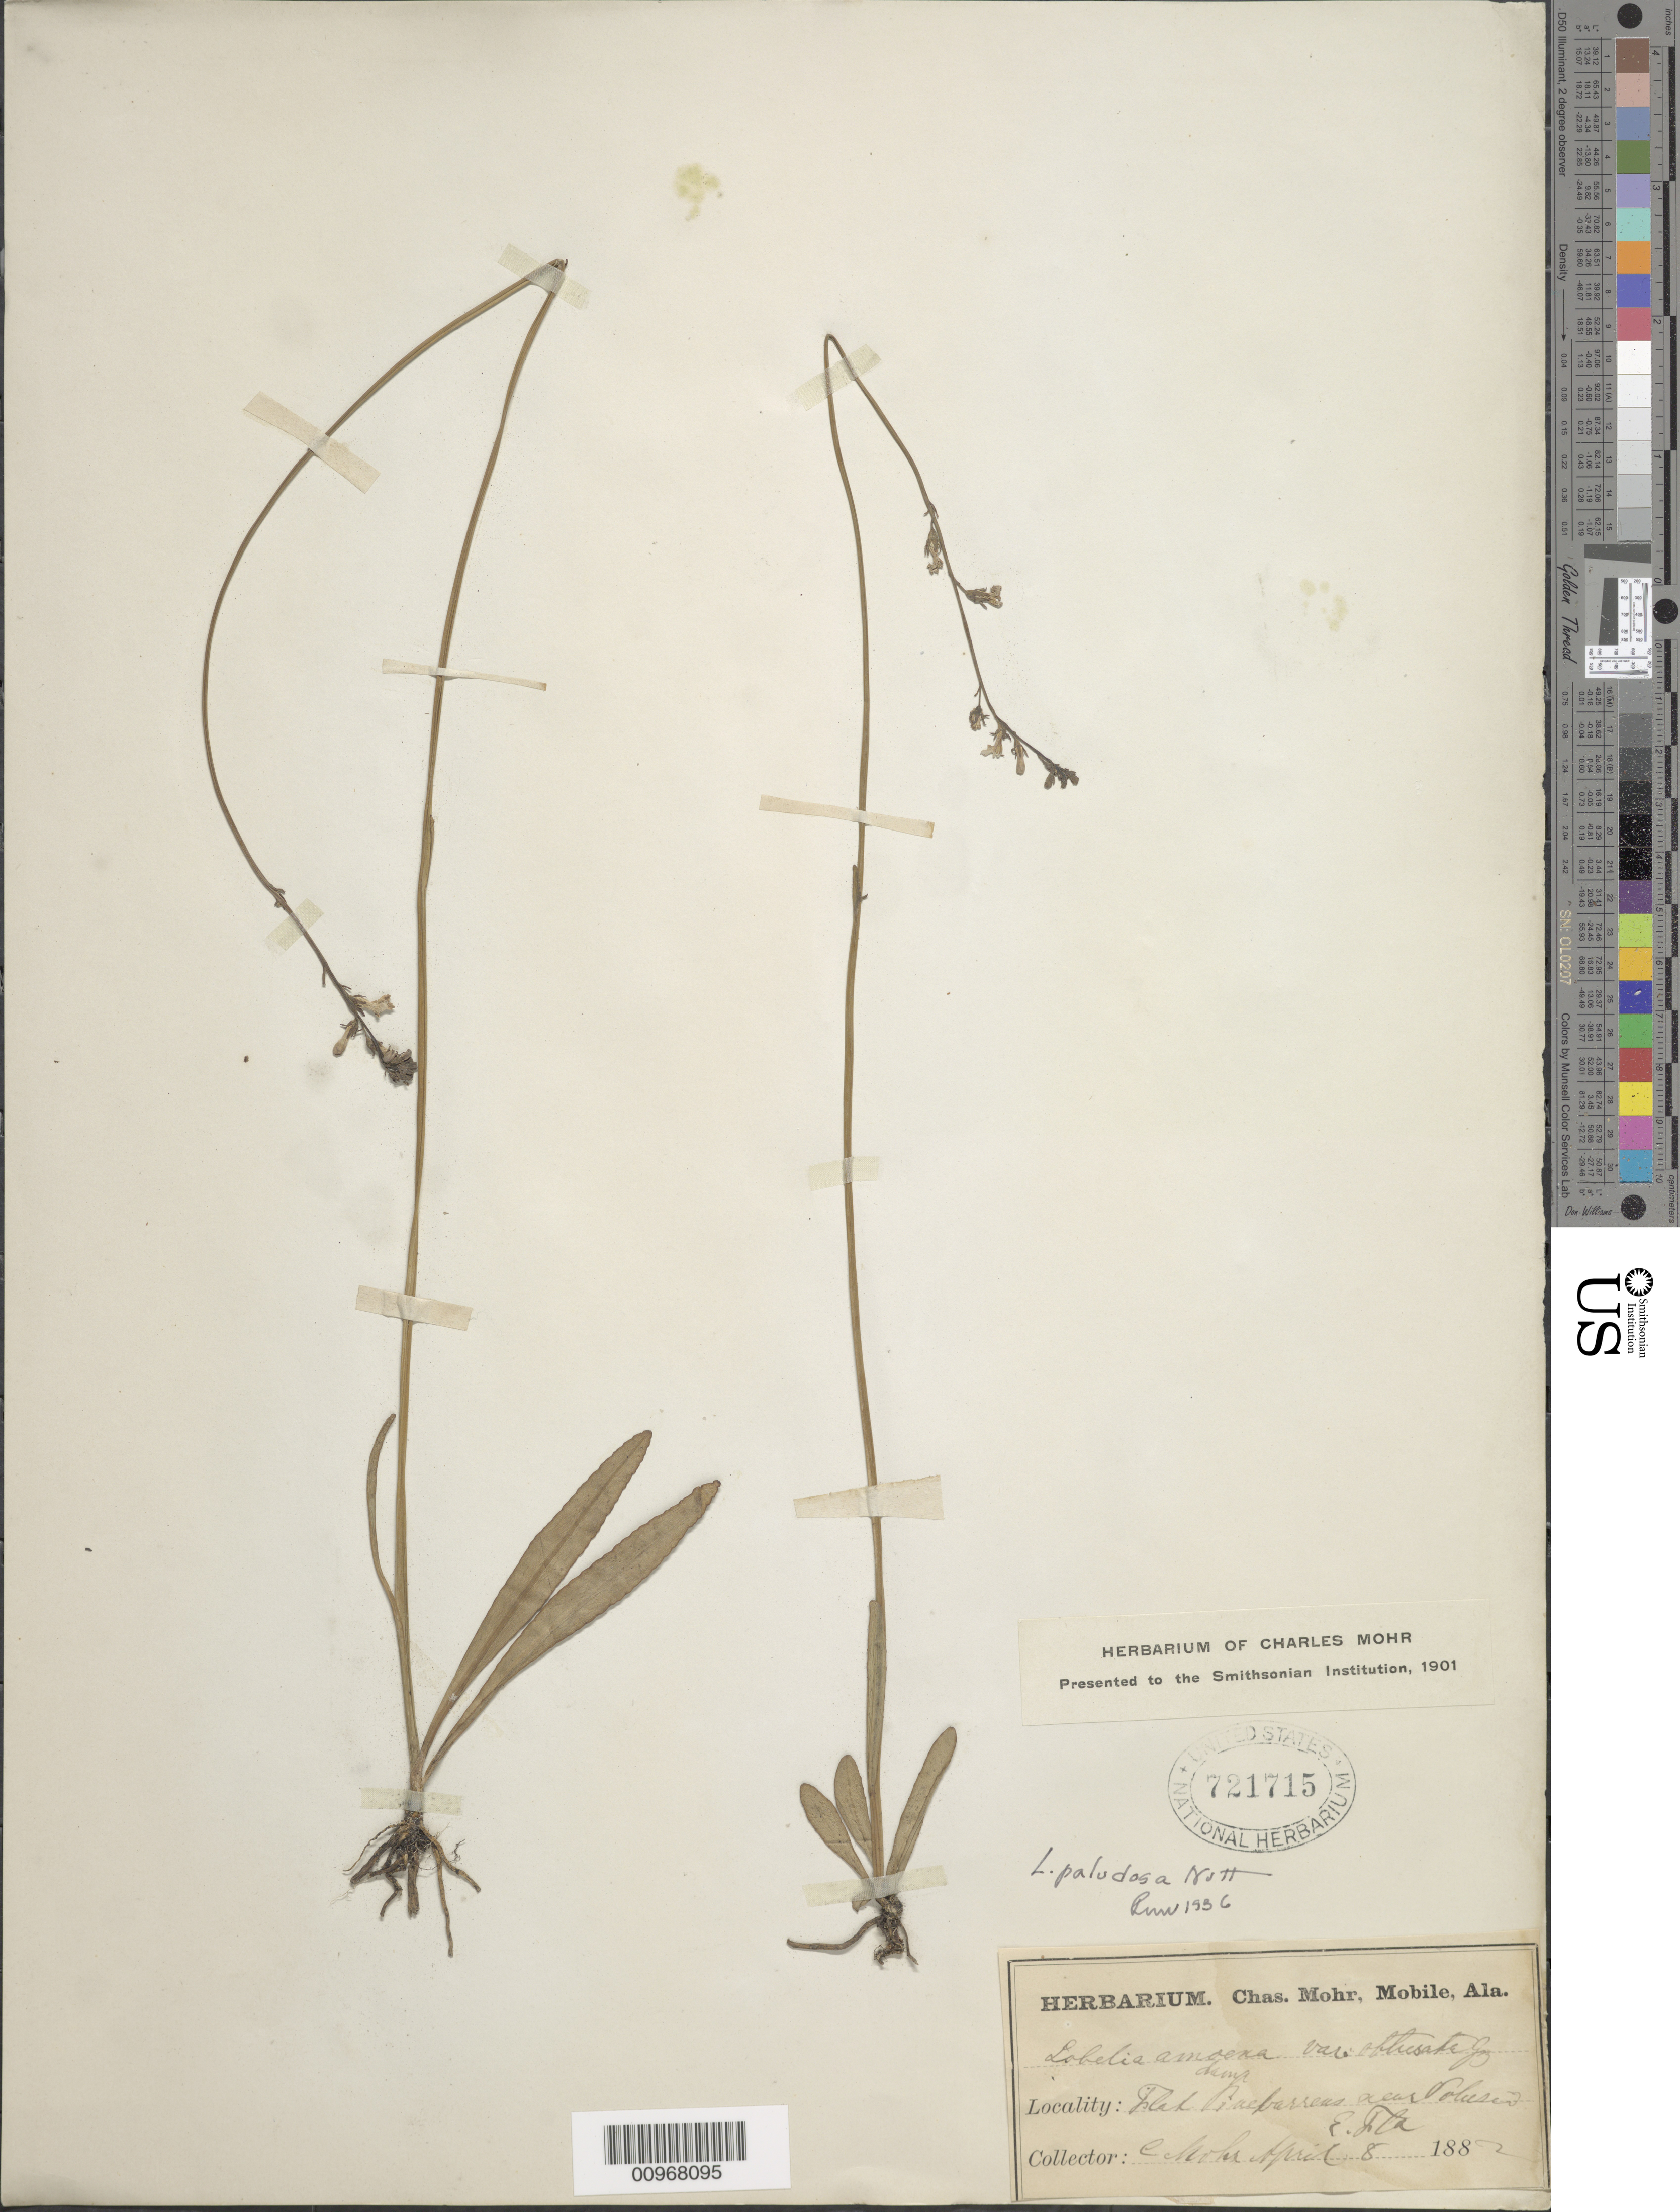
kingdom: Plantae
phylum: Tracheophyta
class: Magnoliopsida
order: Asterales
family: Campanulaceae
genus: Lobelia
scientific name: Lobelia paludosa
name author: Nutt.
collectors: ex herb. C. Mohr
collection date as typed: April 8, 1882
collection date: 1882-04-08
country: United States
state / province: Florida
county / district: Volusia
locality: Volusia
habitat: flat damp pine barrens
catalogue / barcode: US 721715